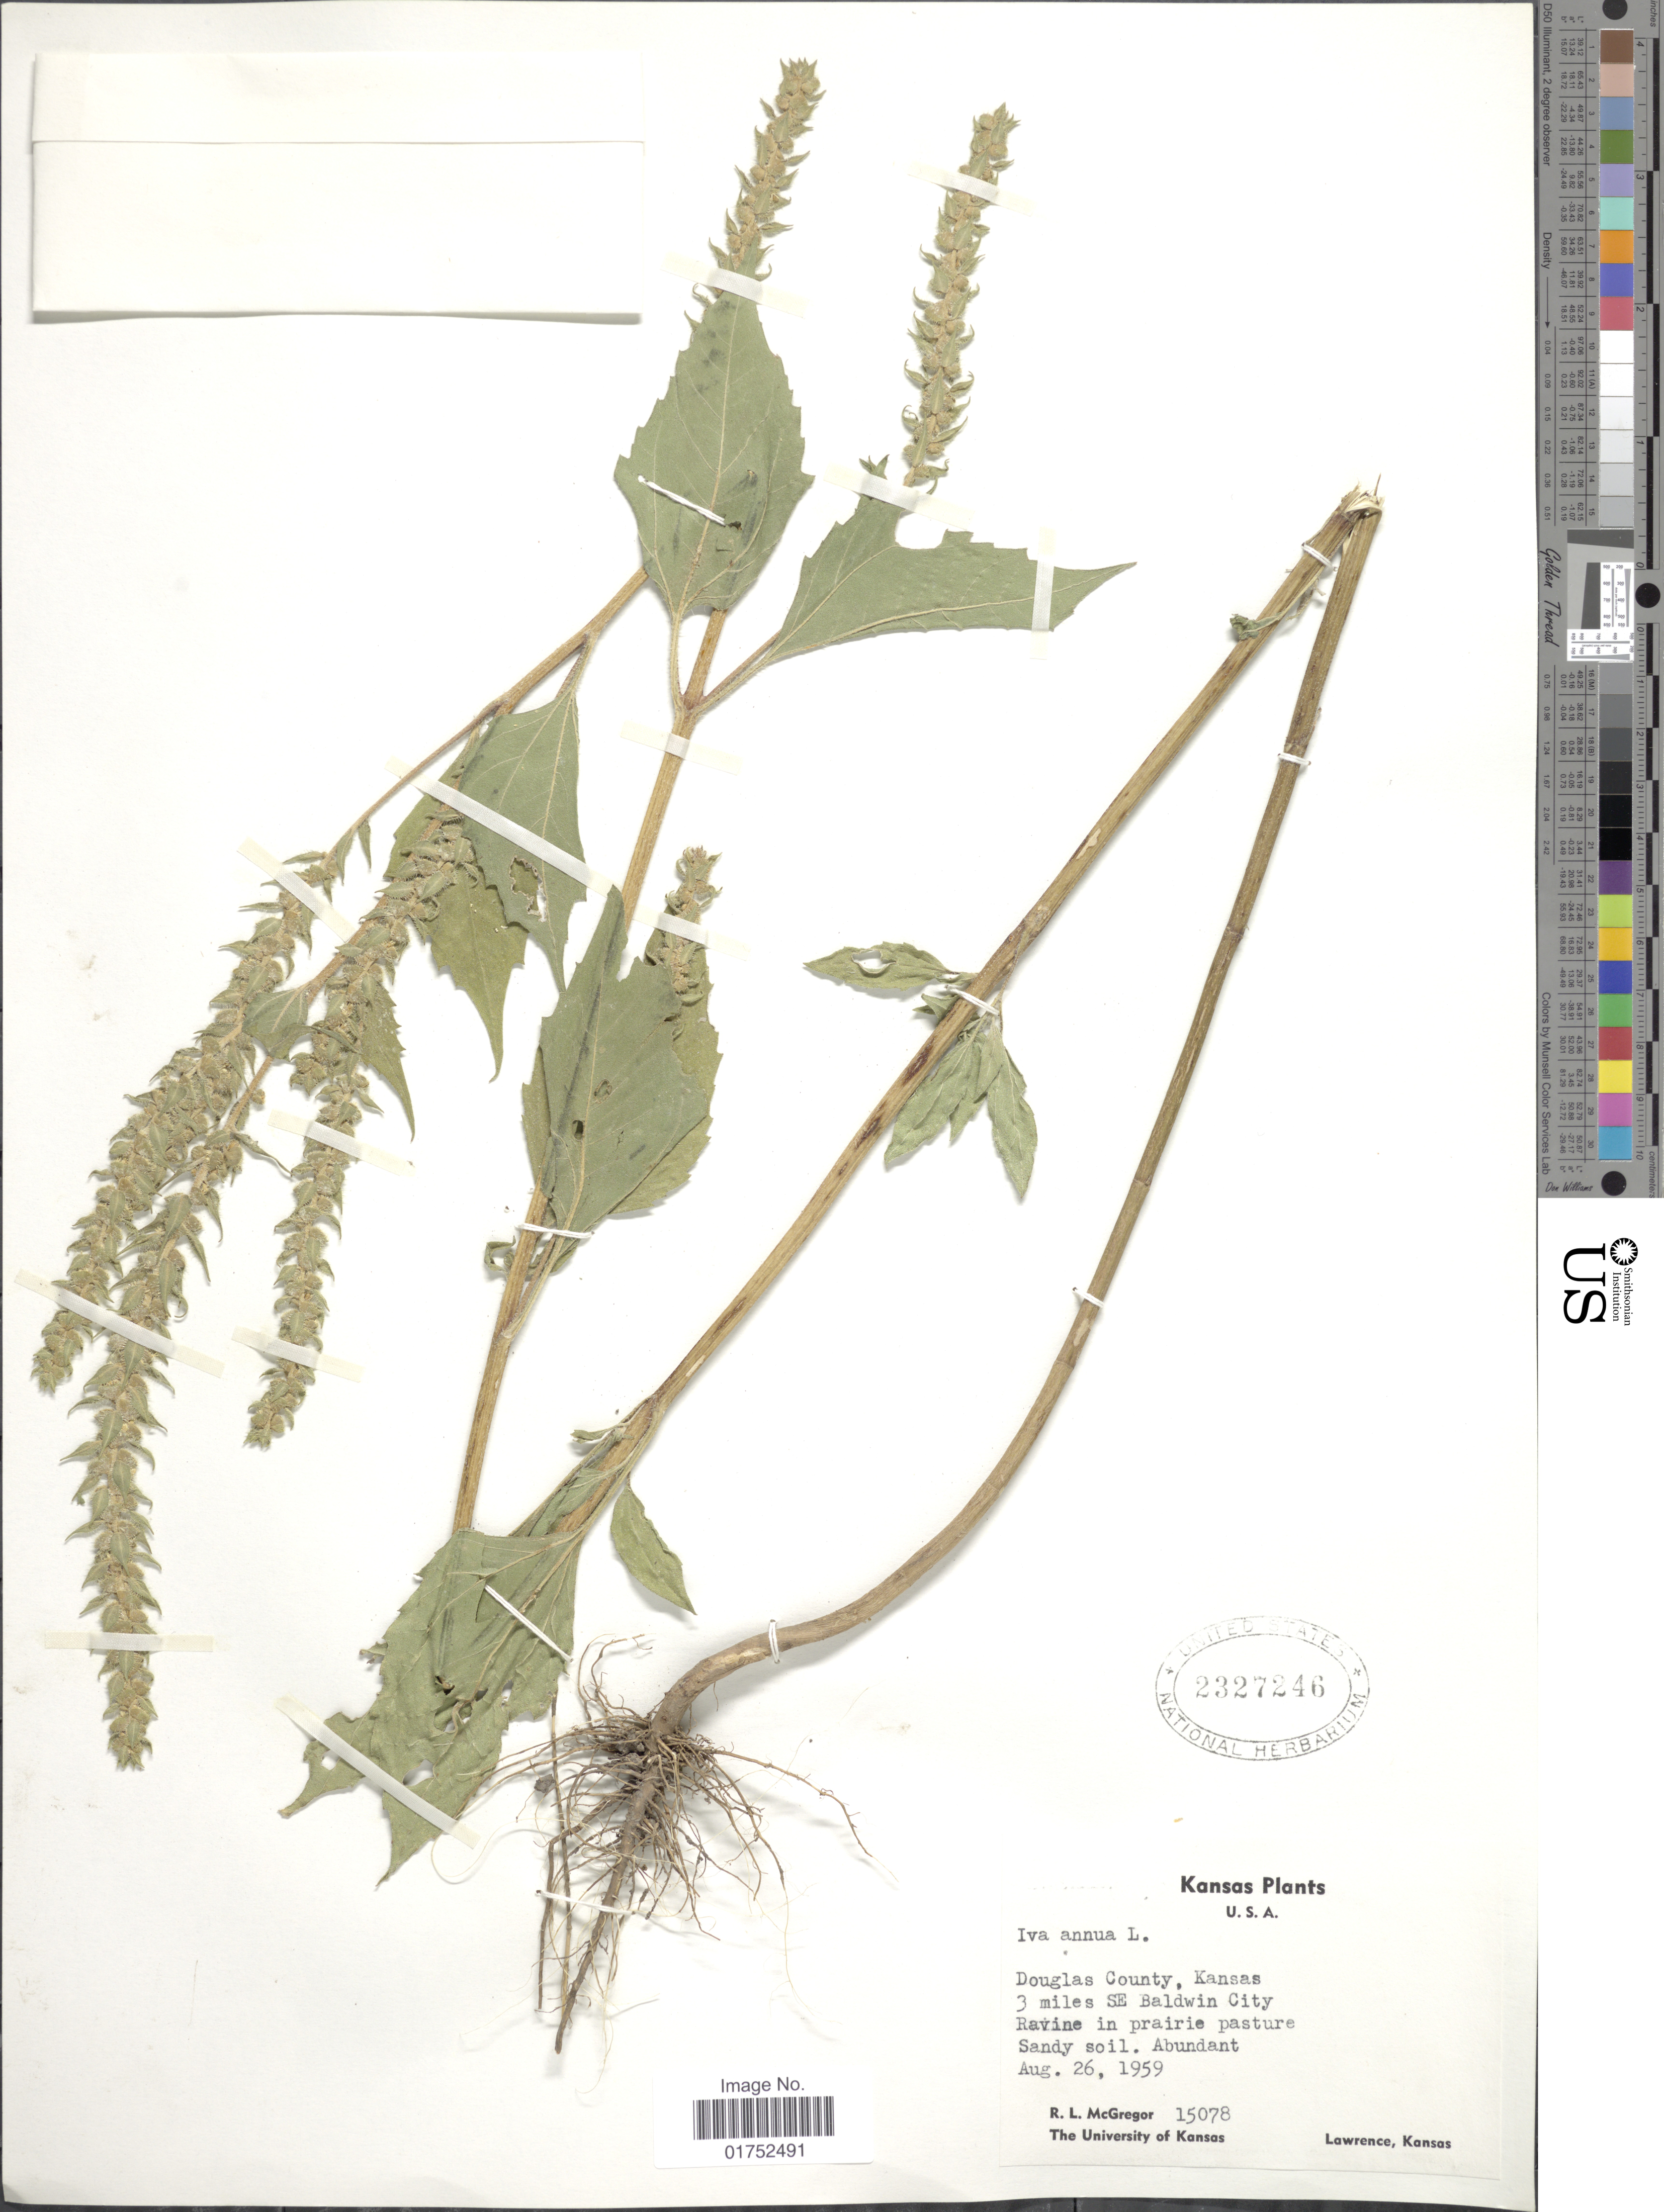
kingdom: Plantae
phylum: Tracheophyta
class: Magnoliopsida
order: Asterales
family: Asteraceae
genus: Iva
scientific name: Iva annua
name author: L.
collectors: R. McGregor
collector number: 15078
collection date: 1959-08-26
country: United States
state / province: Kansas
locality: U.S.A., Douglas County, 3 miles SE Baldwin City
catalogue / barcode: US 2327246